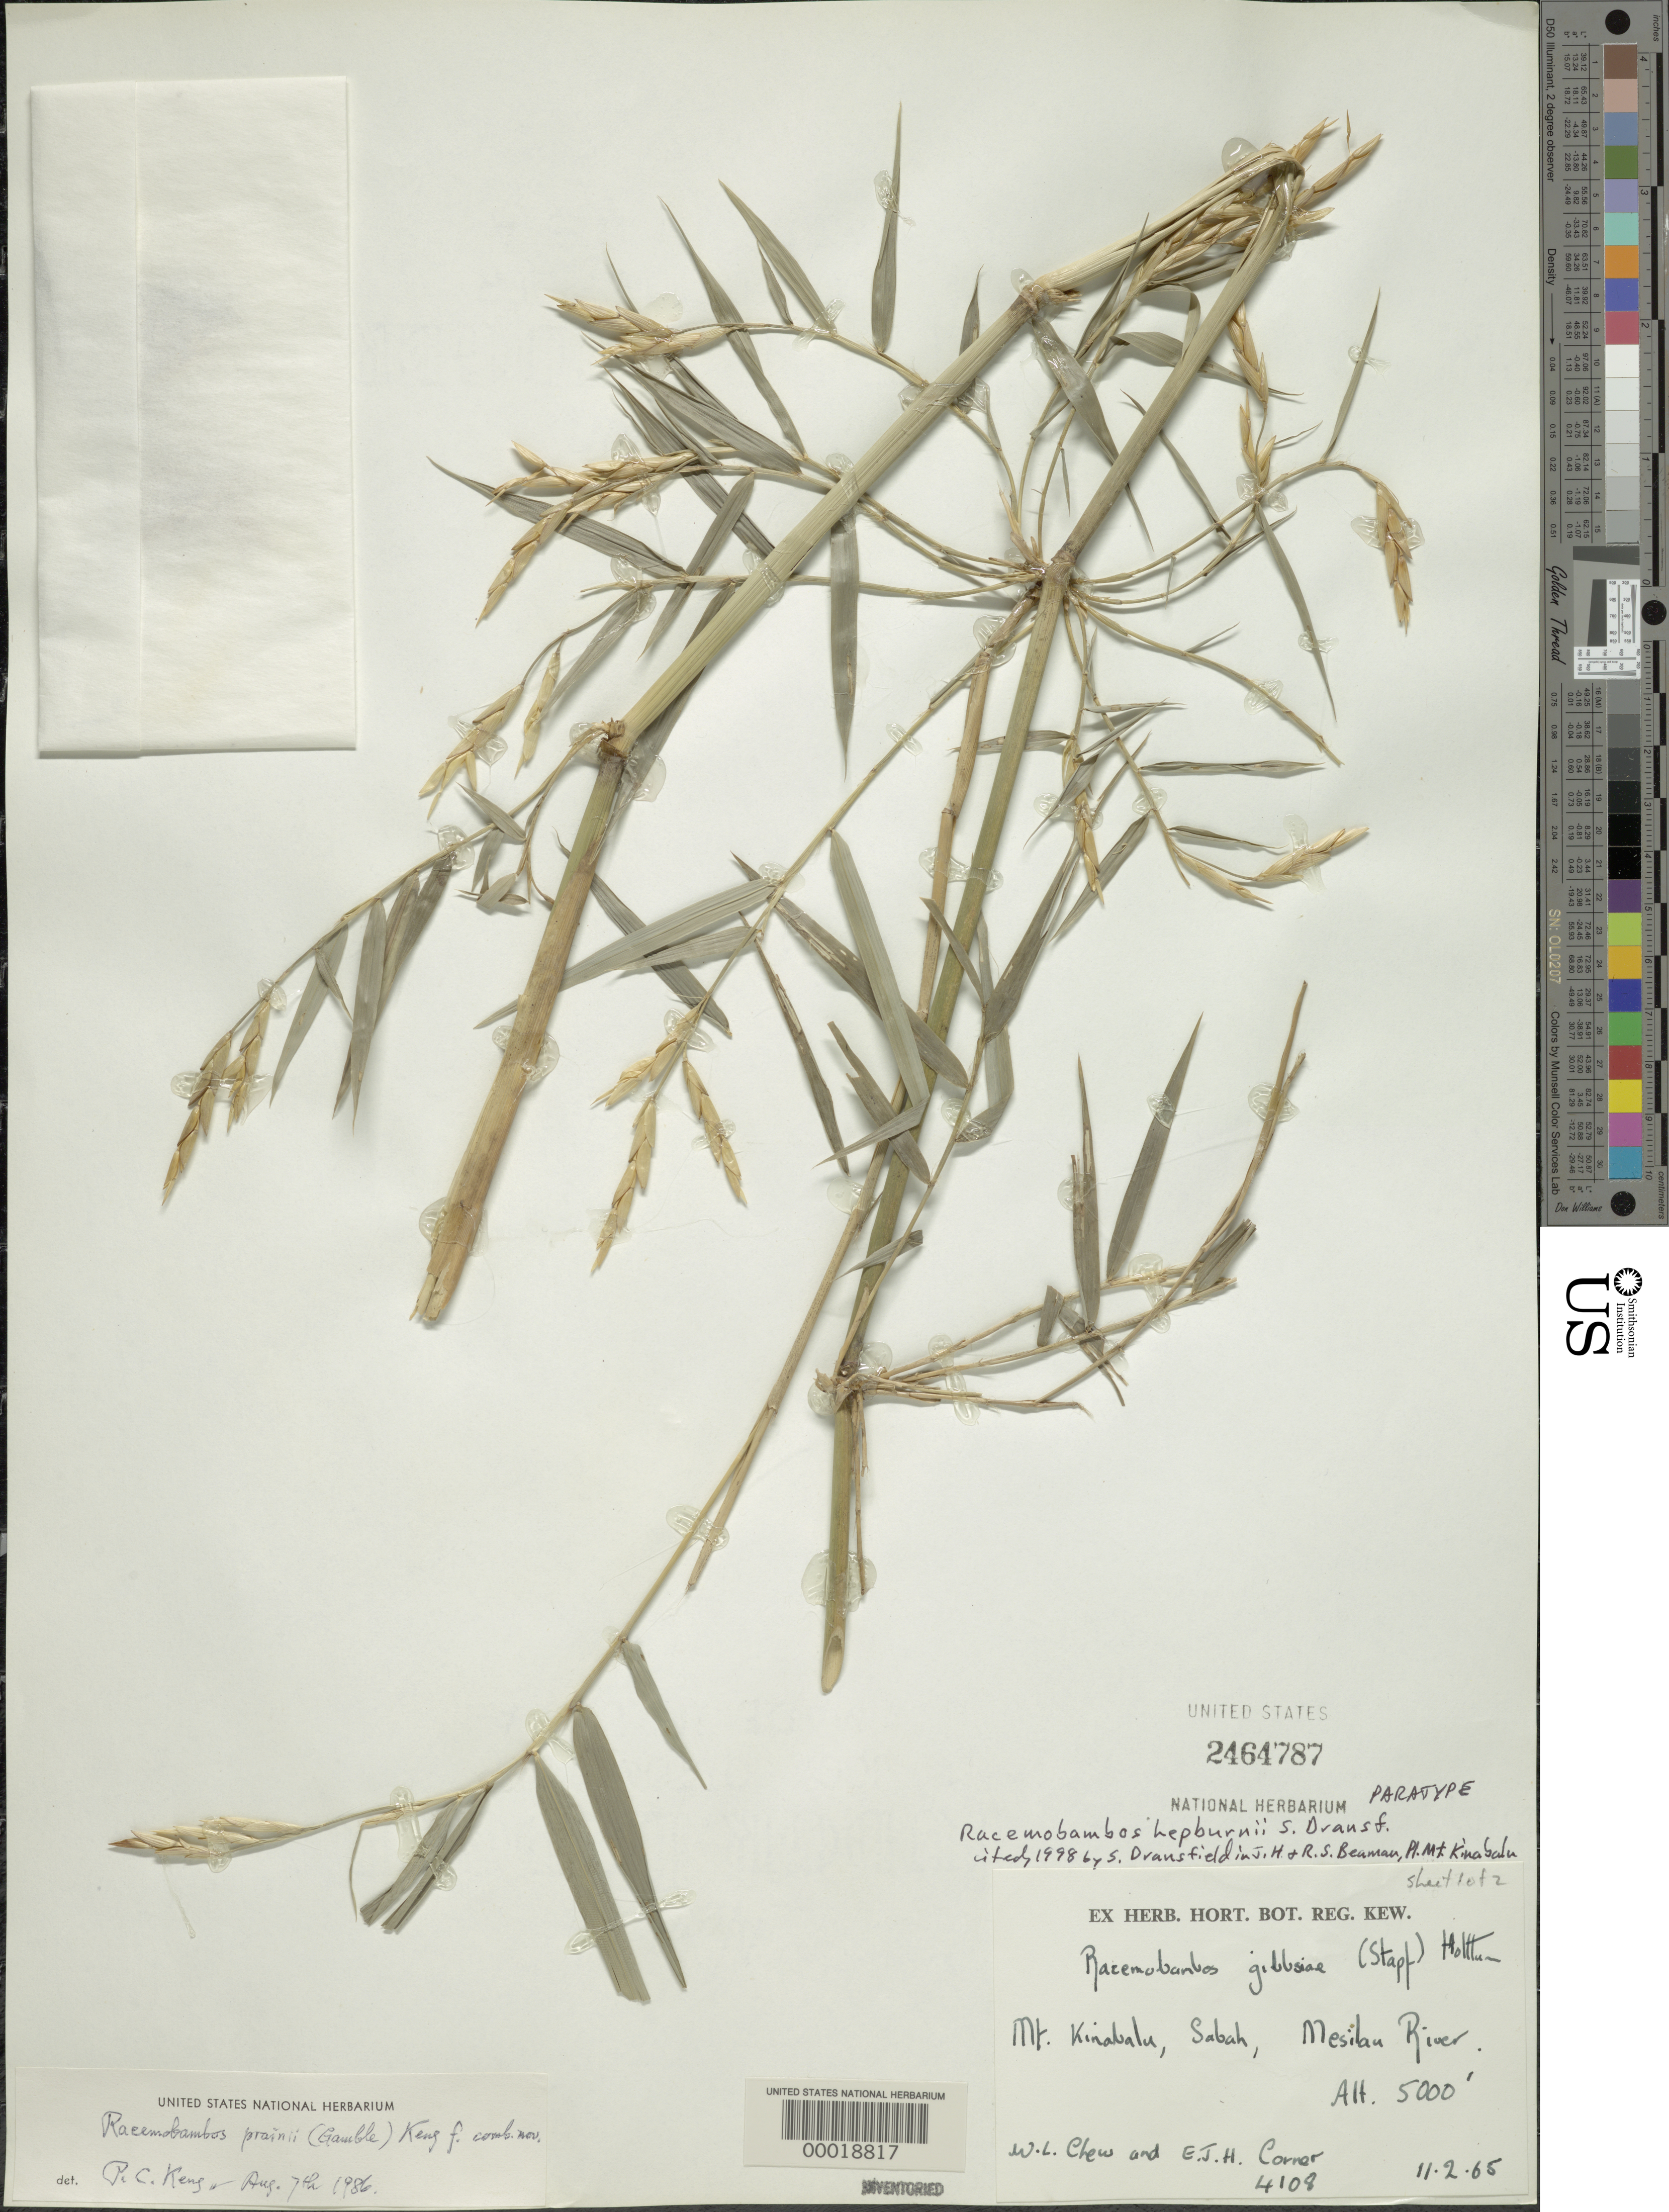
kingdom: Plantae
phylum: Tracheophyta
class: Liliopsida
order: Poales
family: Poaceae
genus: Racemobambos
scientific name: Racemobambos hepburnii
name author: S. Dransf.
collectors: W. Chew & E. Corner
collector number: Rsnb 4108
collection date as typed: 11 Feb 1965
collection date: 1965-02-11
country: Malaysia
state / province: Sabah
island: Borneo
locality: Mt. kinabalu, mesilau river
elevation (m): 1525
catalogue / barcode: US 2464787